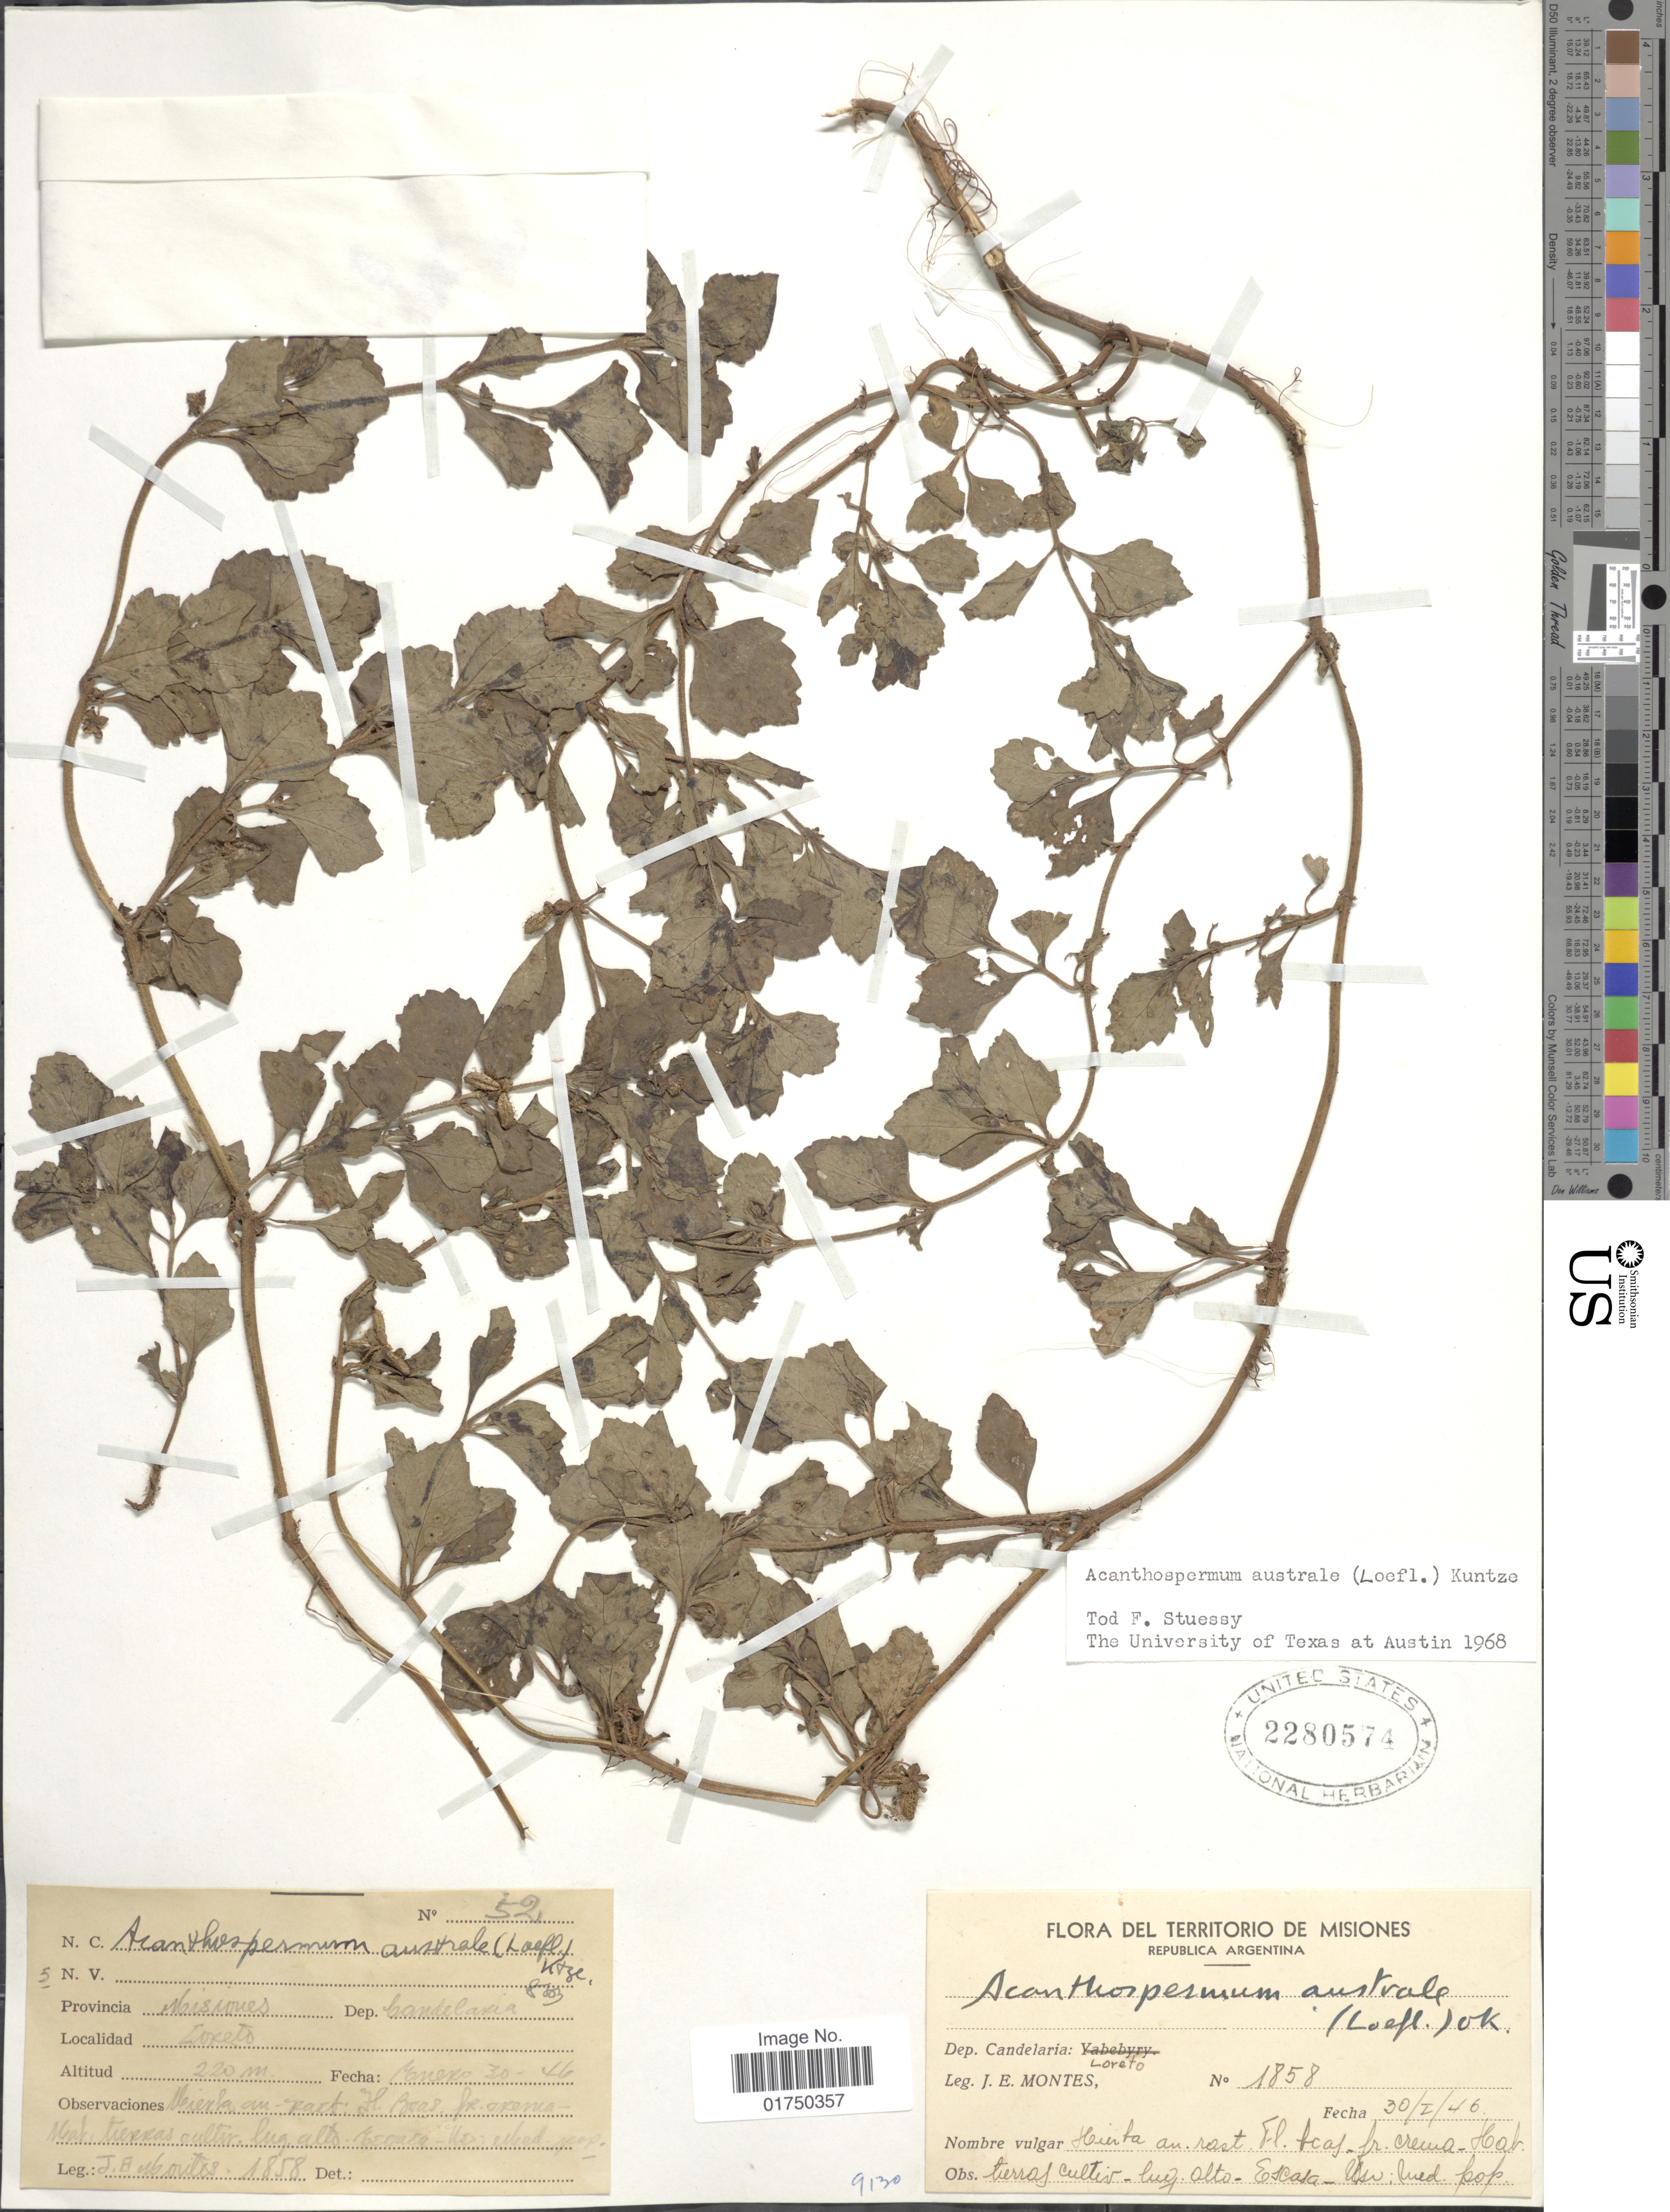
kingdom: Plantae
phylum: Tracheophyta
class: Magnoliopsida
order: Asterales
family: Asteraceae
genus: Acanthospermum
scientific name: Acanthospermum australe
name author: (Loefl.) Kuntze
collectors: J. E. Montes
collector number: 1858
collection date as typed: Transcribed d/m/y: 30/1/46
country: Argentina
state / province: Misiones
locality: Territorio de Misiones. Republica Argentina. Dep. Candelaria: Loreto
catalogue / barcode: US 2280574